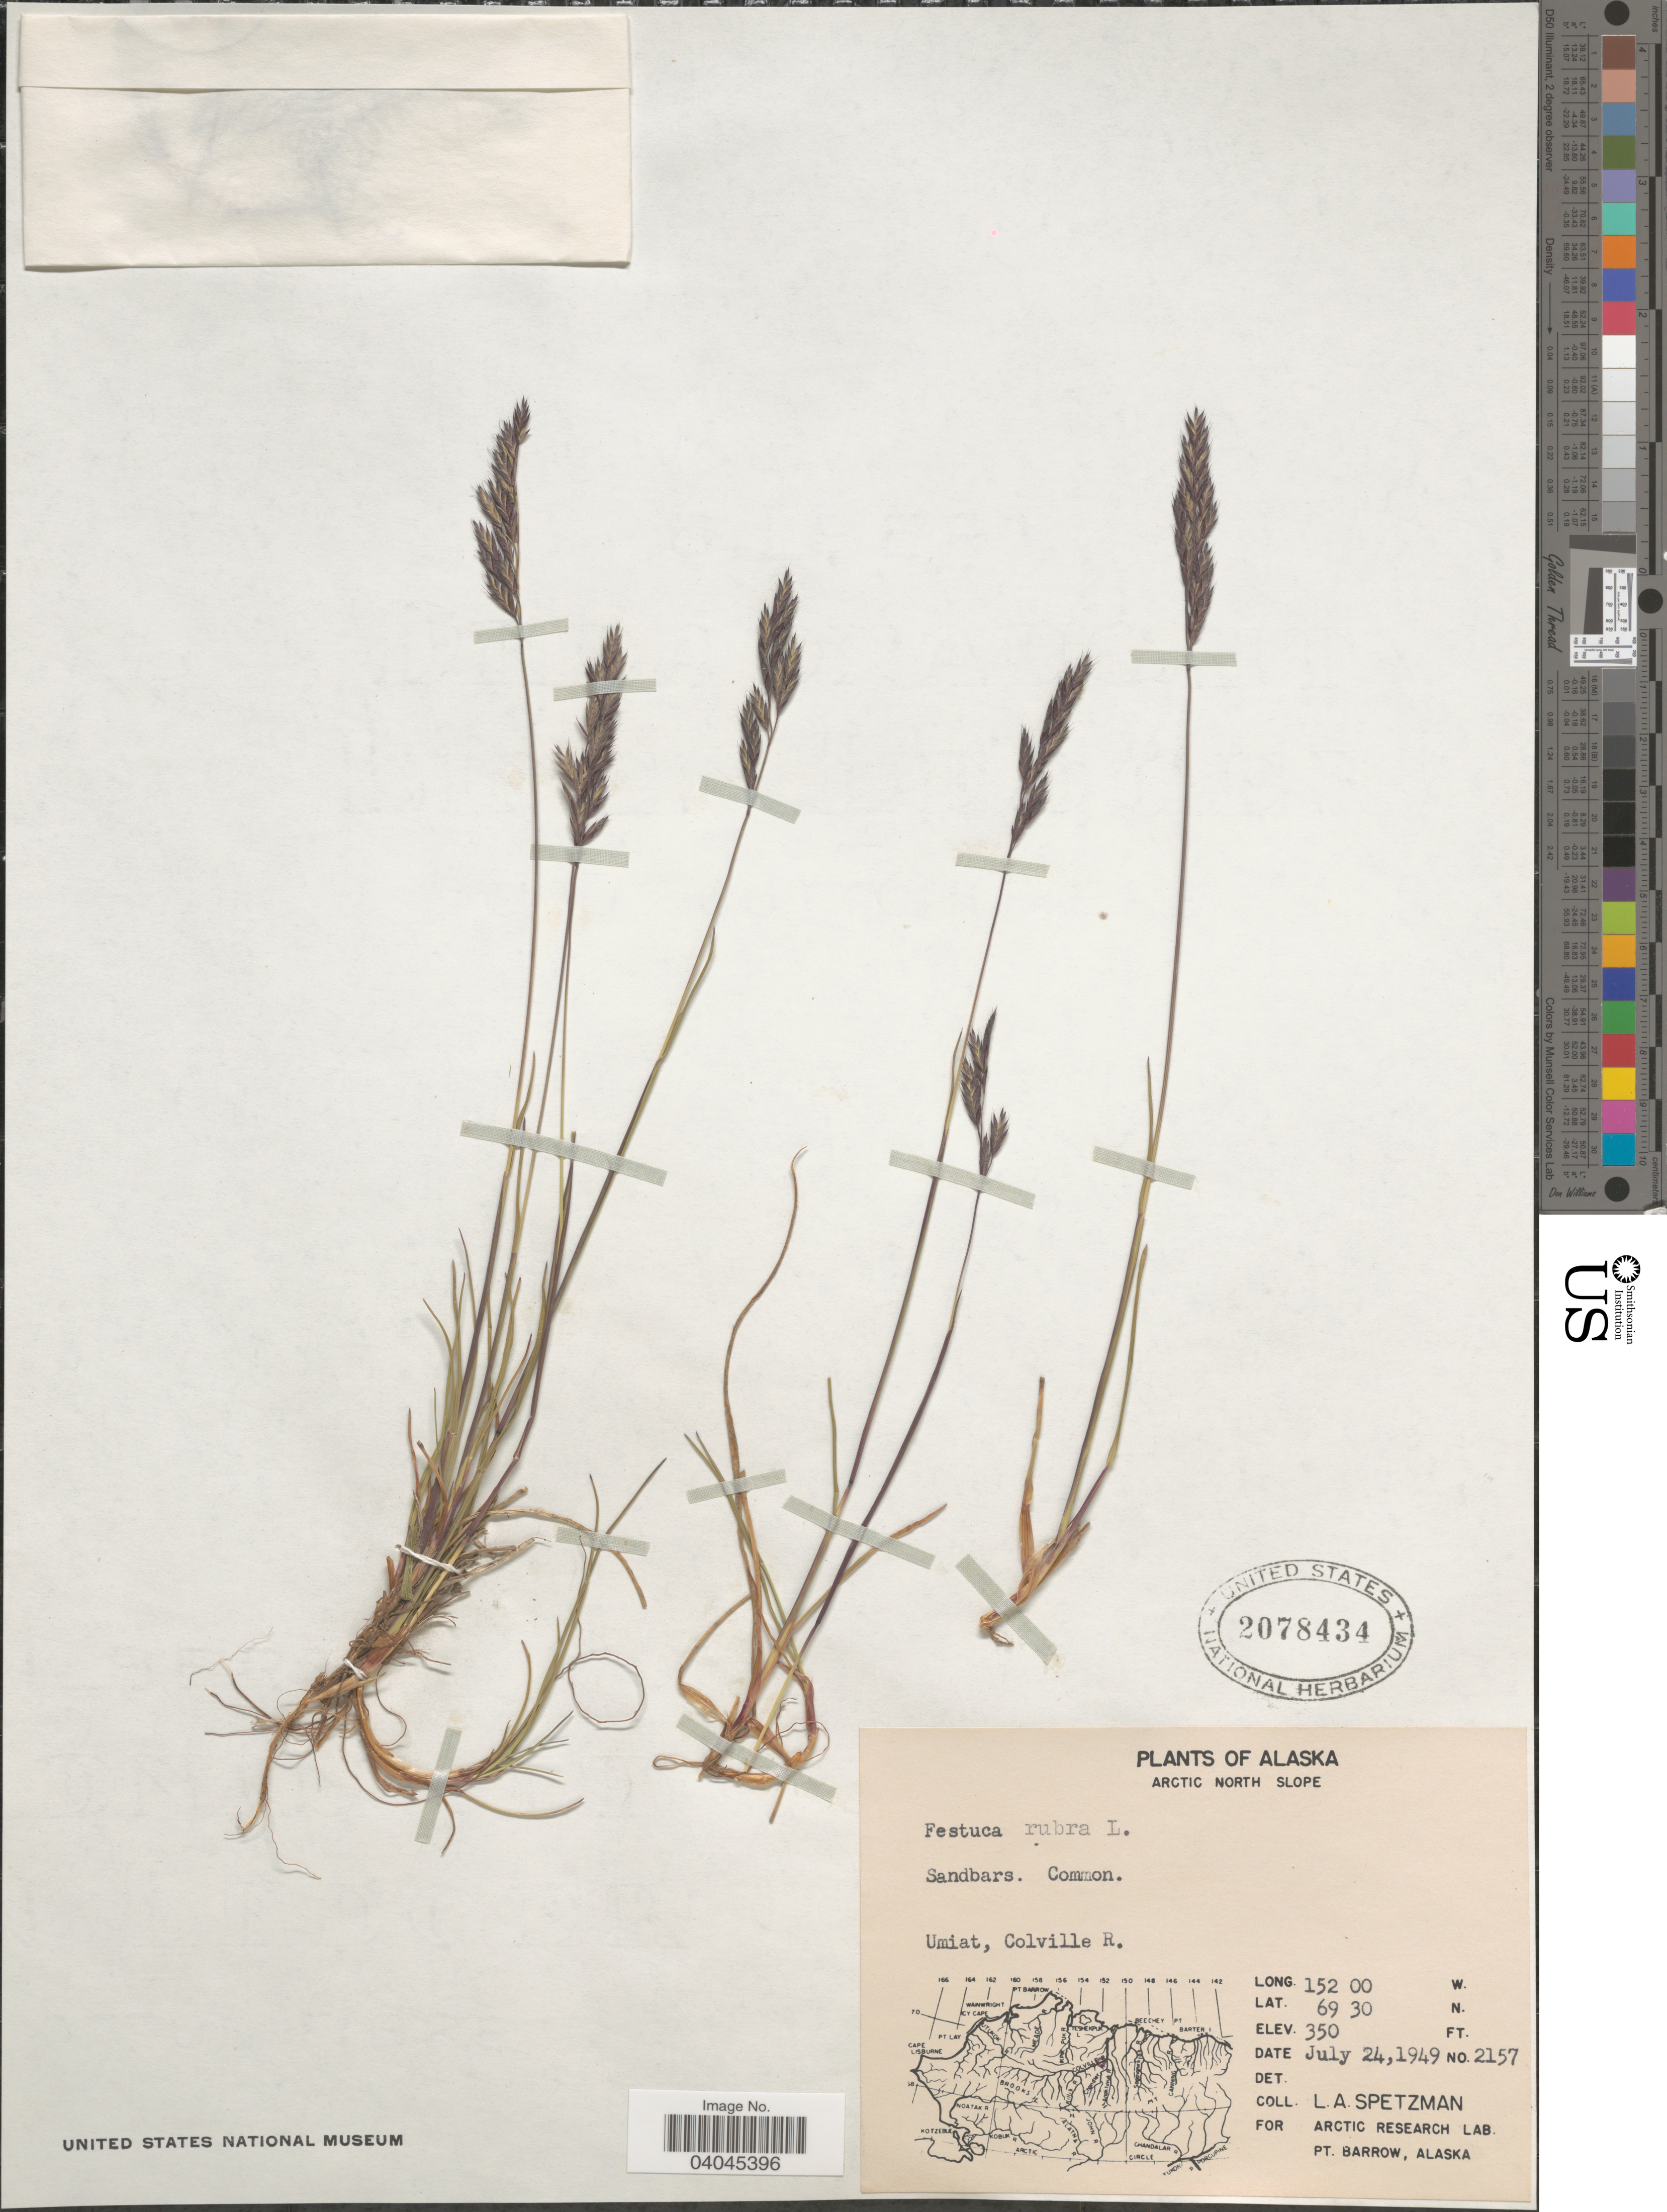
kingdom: Plantae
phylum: Tracheophyta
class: Liliopsida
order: Poales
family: Poaceae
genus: Festuca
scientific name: Festuca rubra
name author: L.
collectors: L. Spetzman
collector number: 2157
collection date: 1949-07-24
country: United States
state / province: Alaska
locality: Arctic North Slope. Umiat, Colville R.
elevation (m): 107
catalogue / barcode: US 2078434